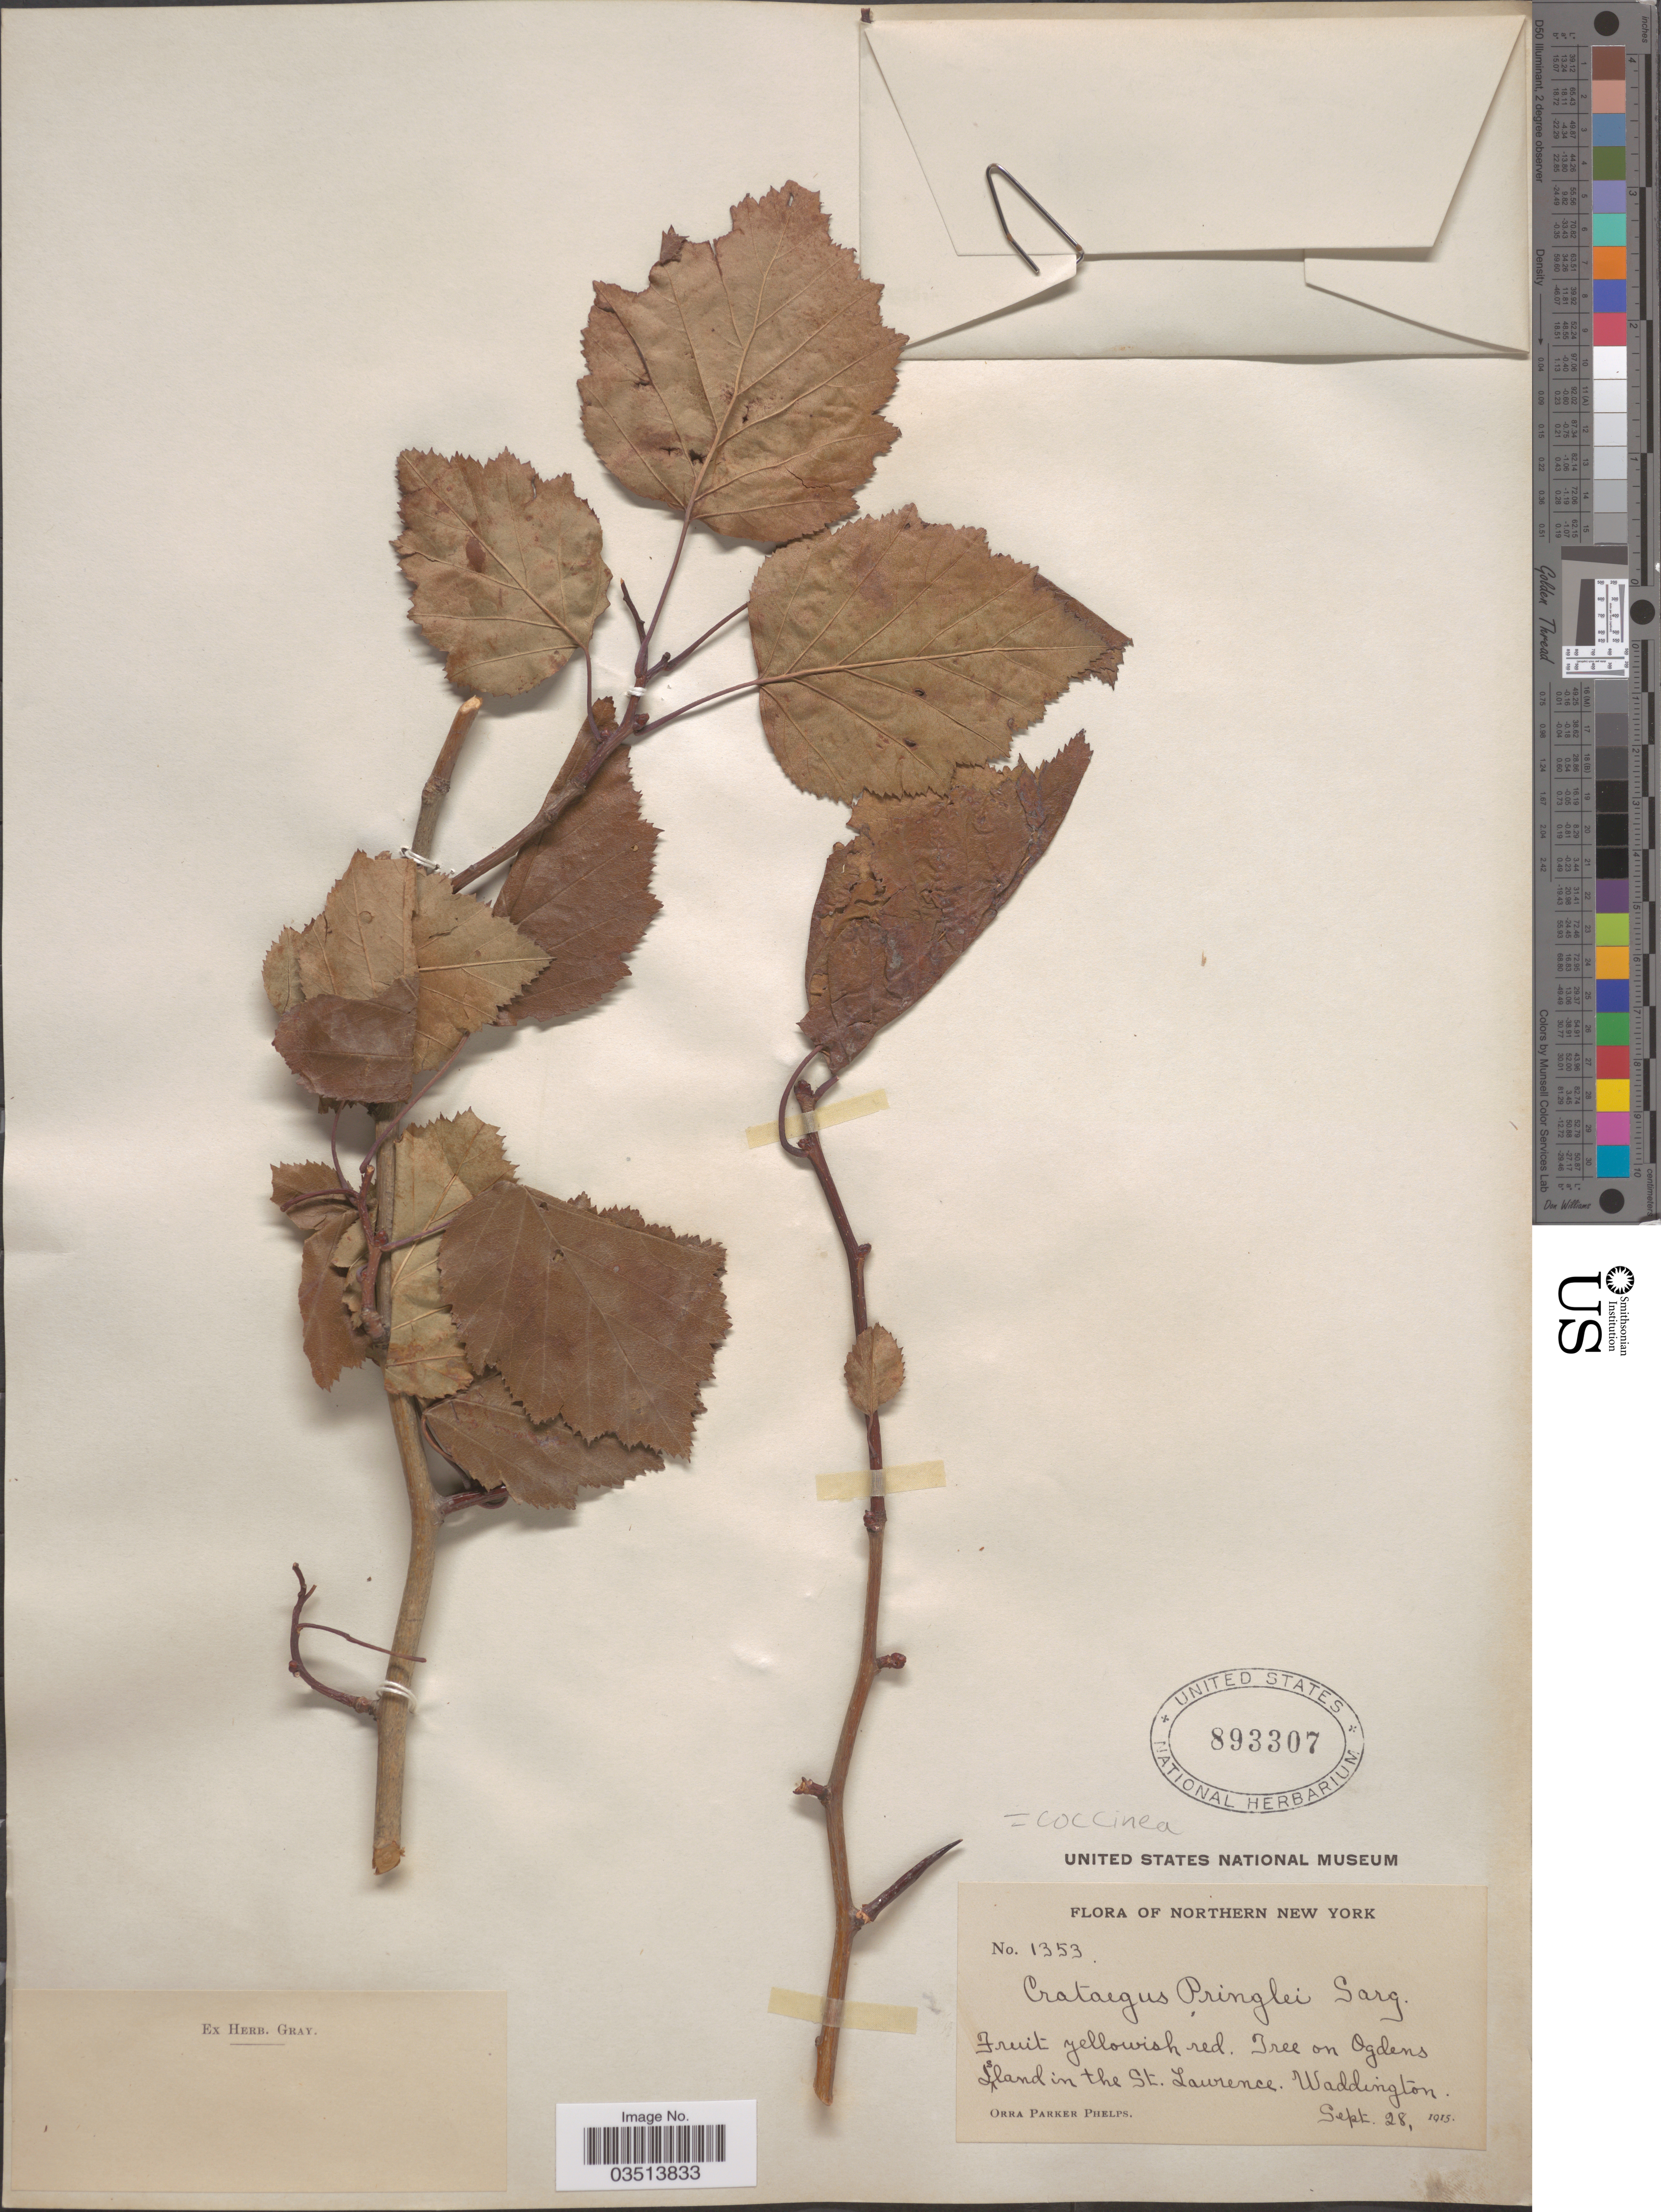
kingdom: Plantae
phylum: Tracheophyta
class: Magnoliopsida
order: Rosales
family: Rosaceae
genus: Crataegus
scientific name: Crataegus coccinea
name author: Ashe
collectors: O. P. Phelps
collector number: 1353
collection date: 1915-09-28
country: United States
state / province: New York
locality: Northern New York. Tree on Ogdens Island in the St. Lawrence. Waddington.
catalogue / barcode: US 893307